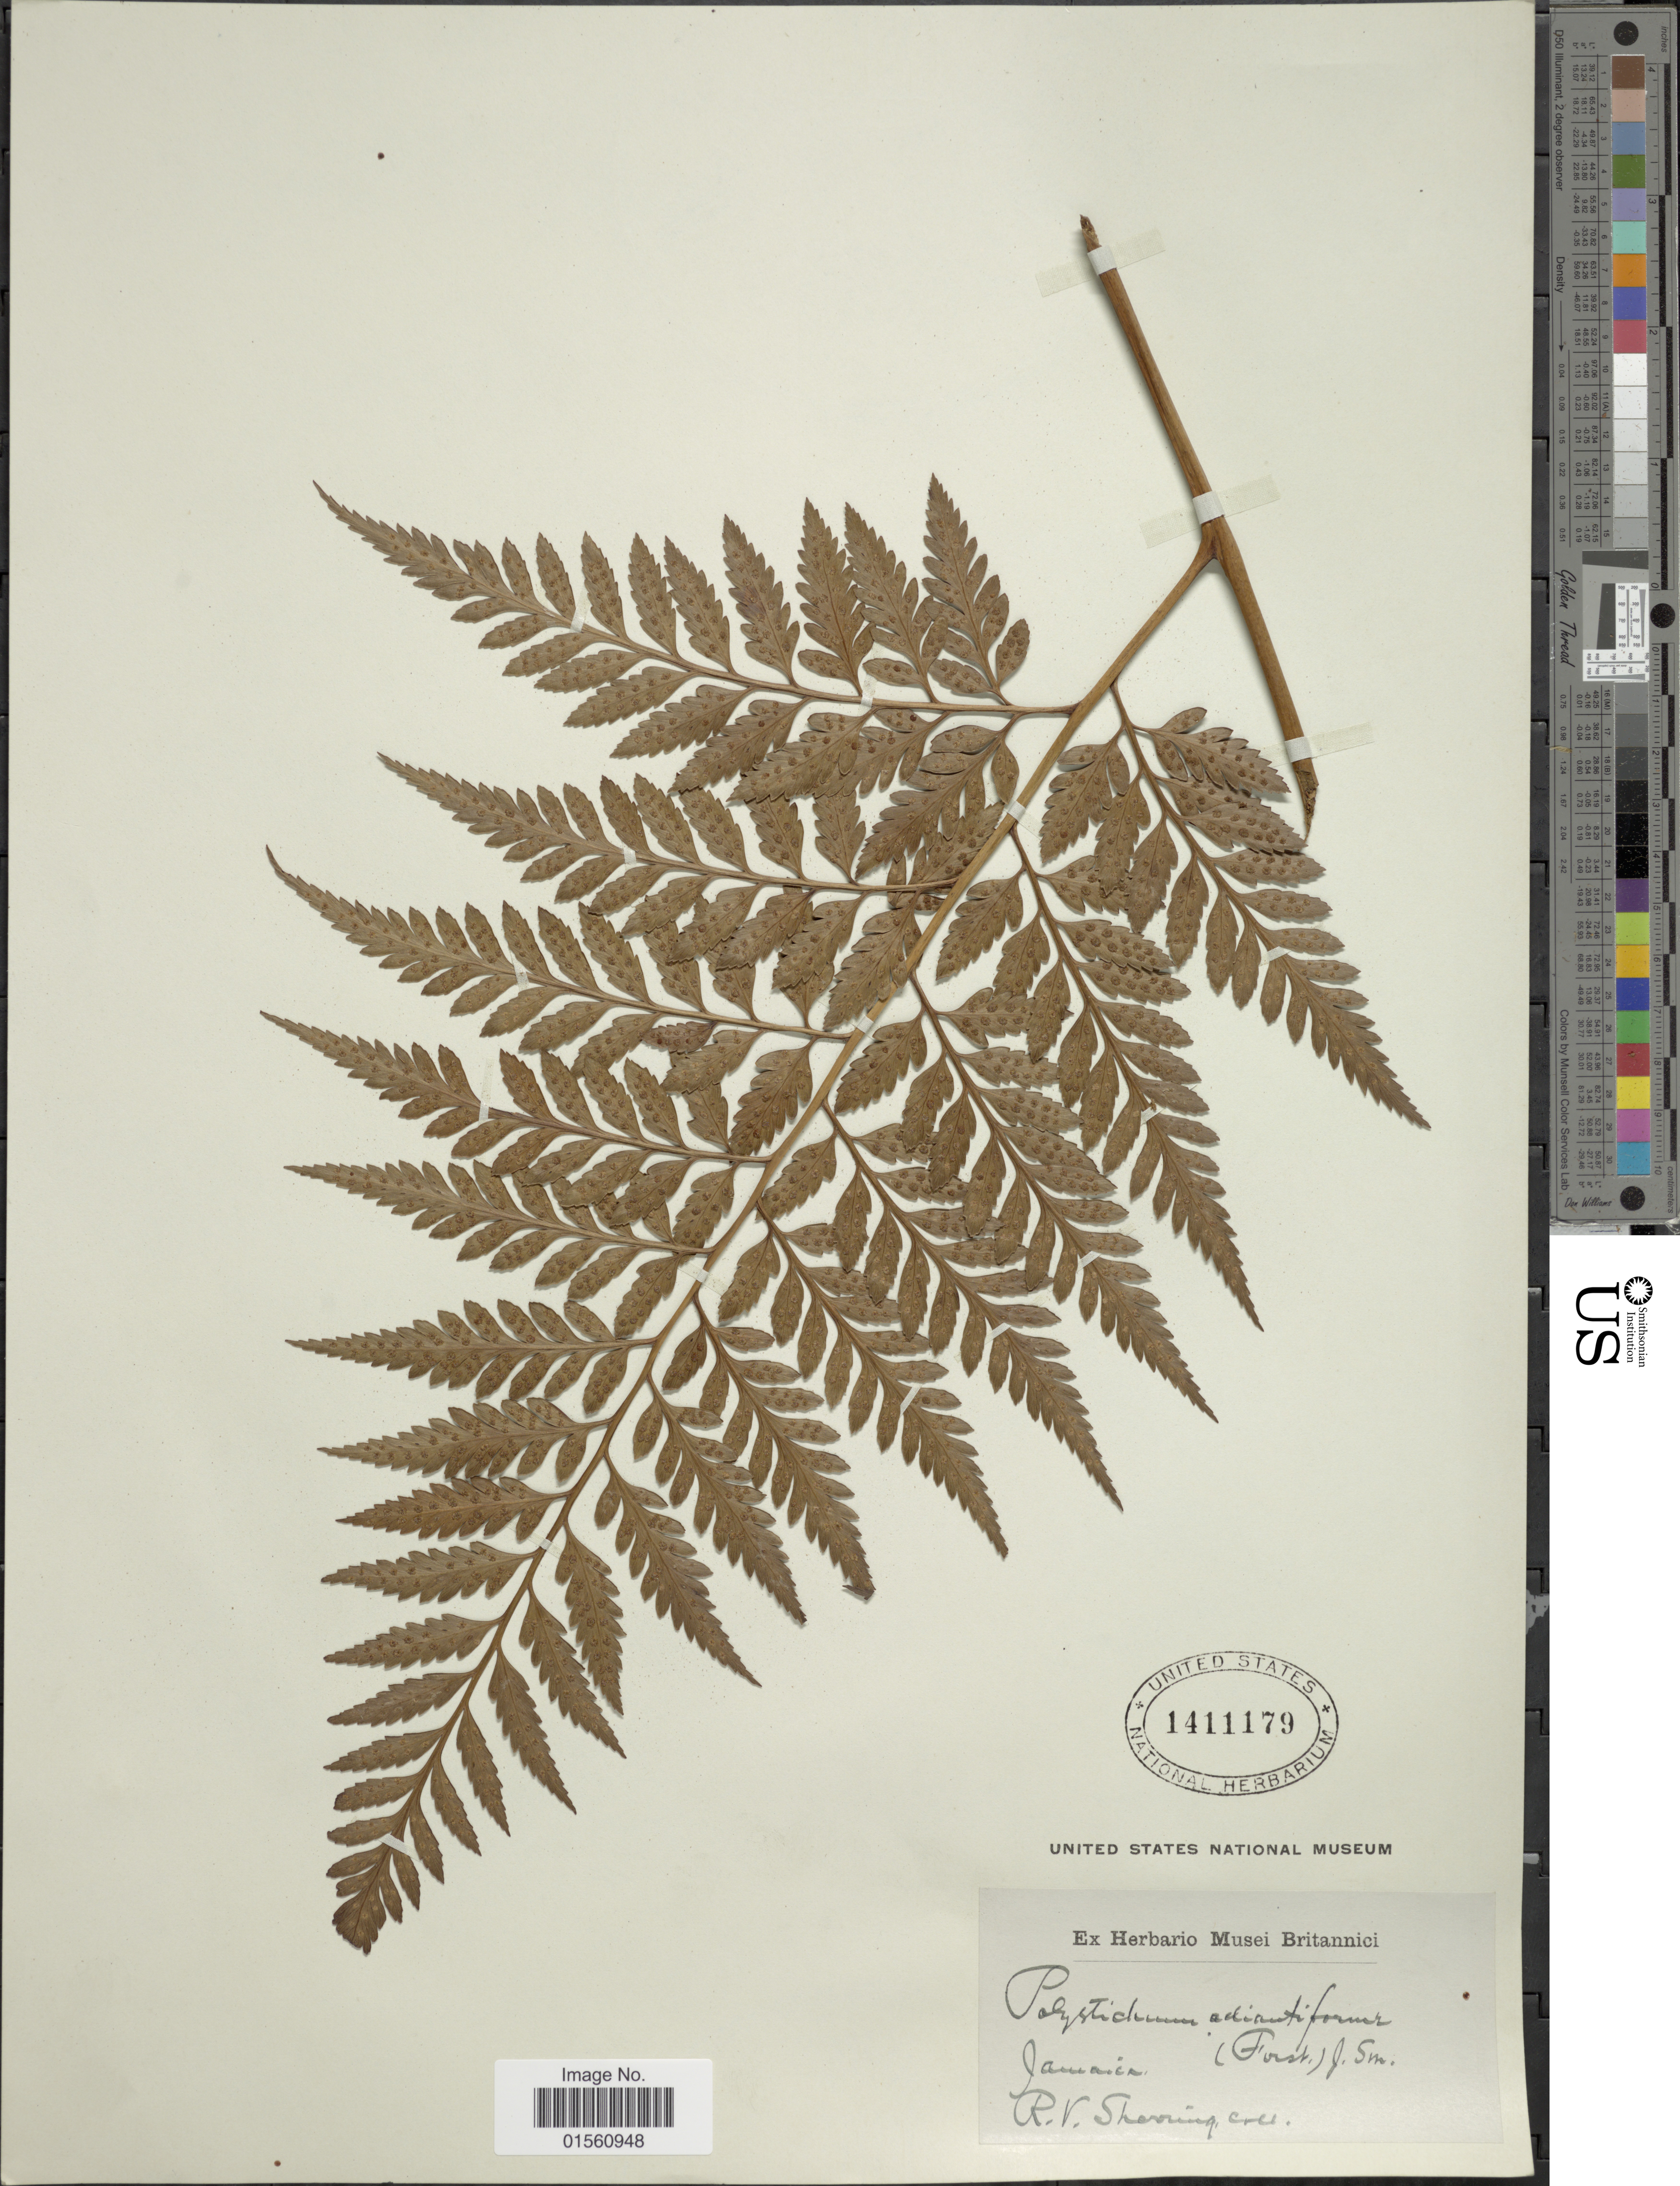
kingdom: Plantae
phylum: Tracheophyta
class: Polypodiopsida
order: Polypodiales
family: Dryopteridaceae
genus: Rumohra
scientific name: Rumohra adiantiformis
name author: (G. Forst.) Ching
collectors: R. Sherring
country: Jamaica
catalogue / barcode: US 1411179